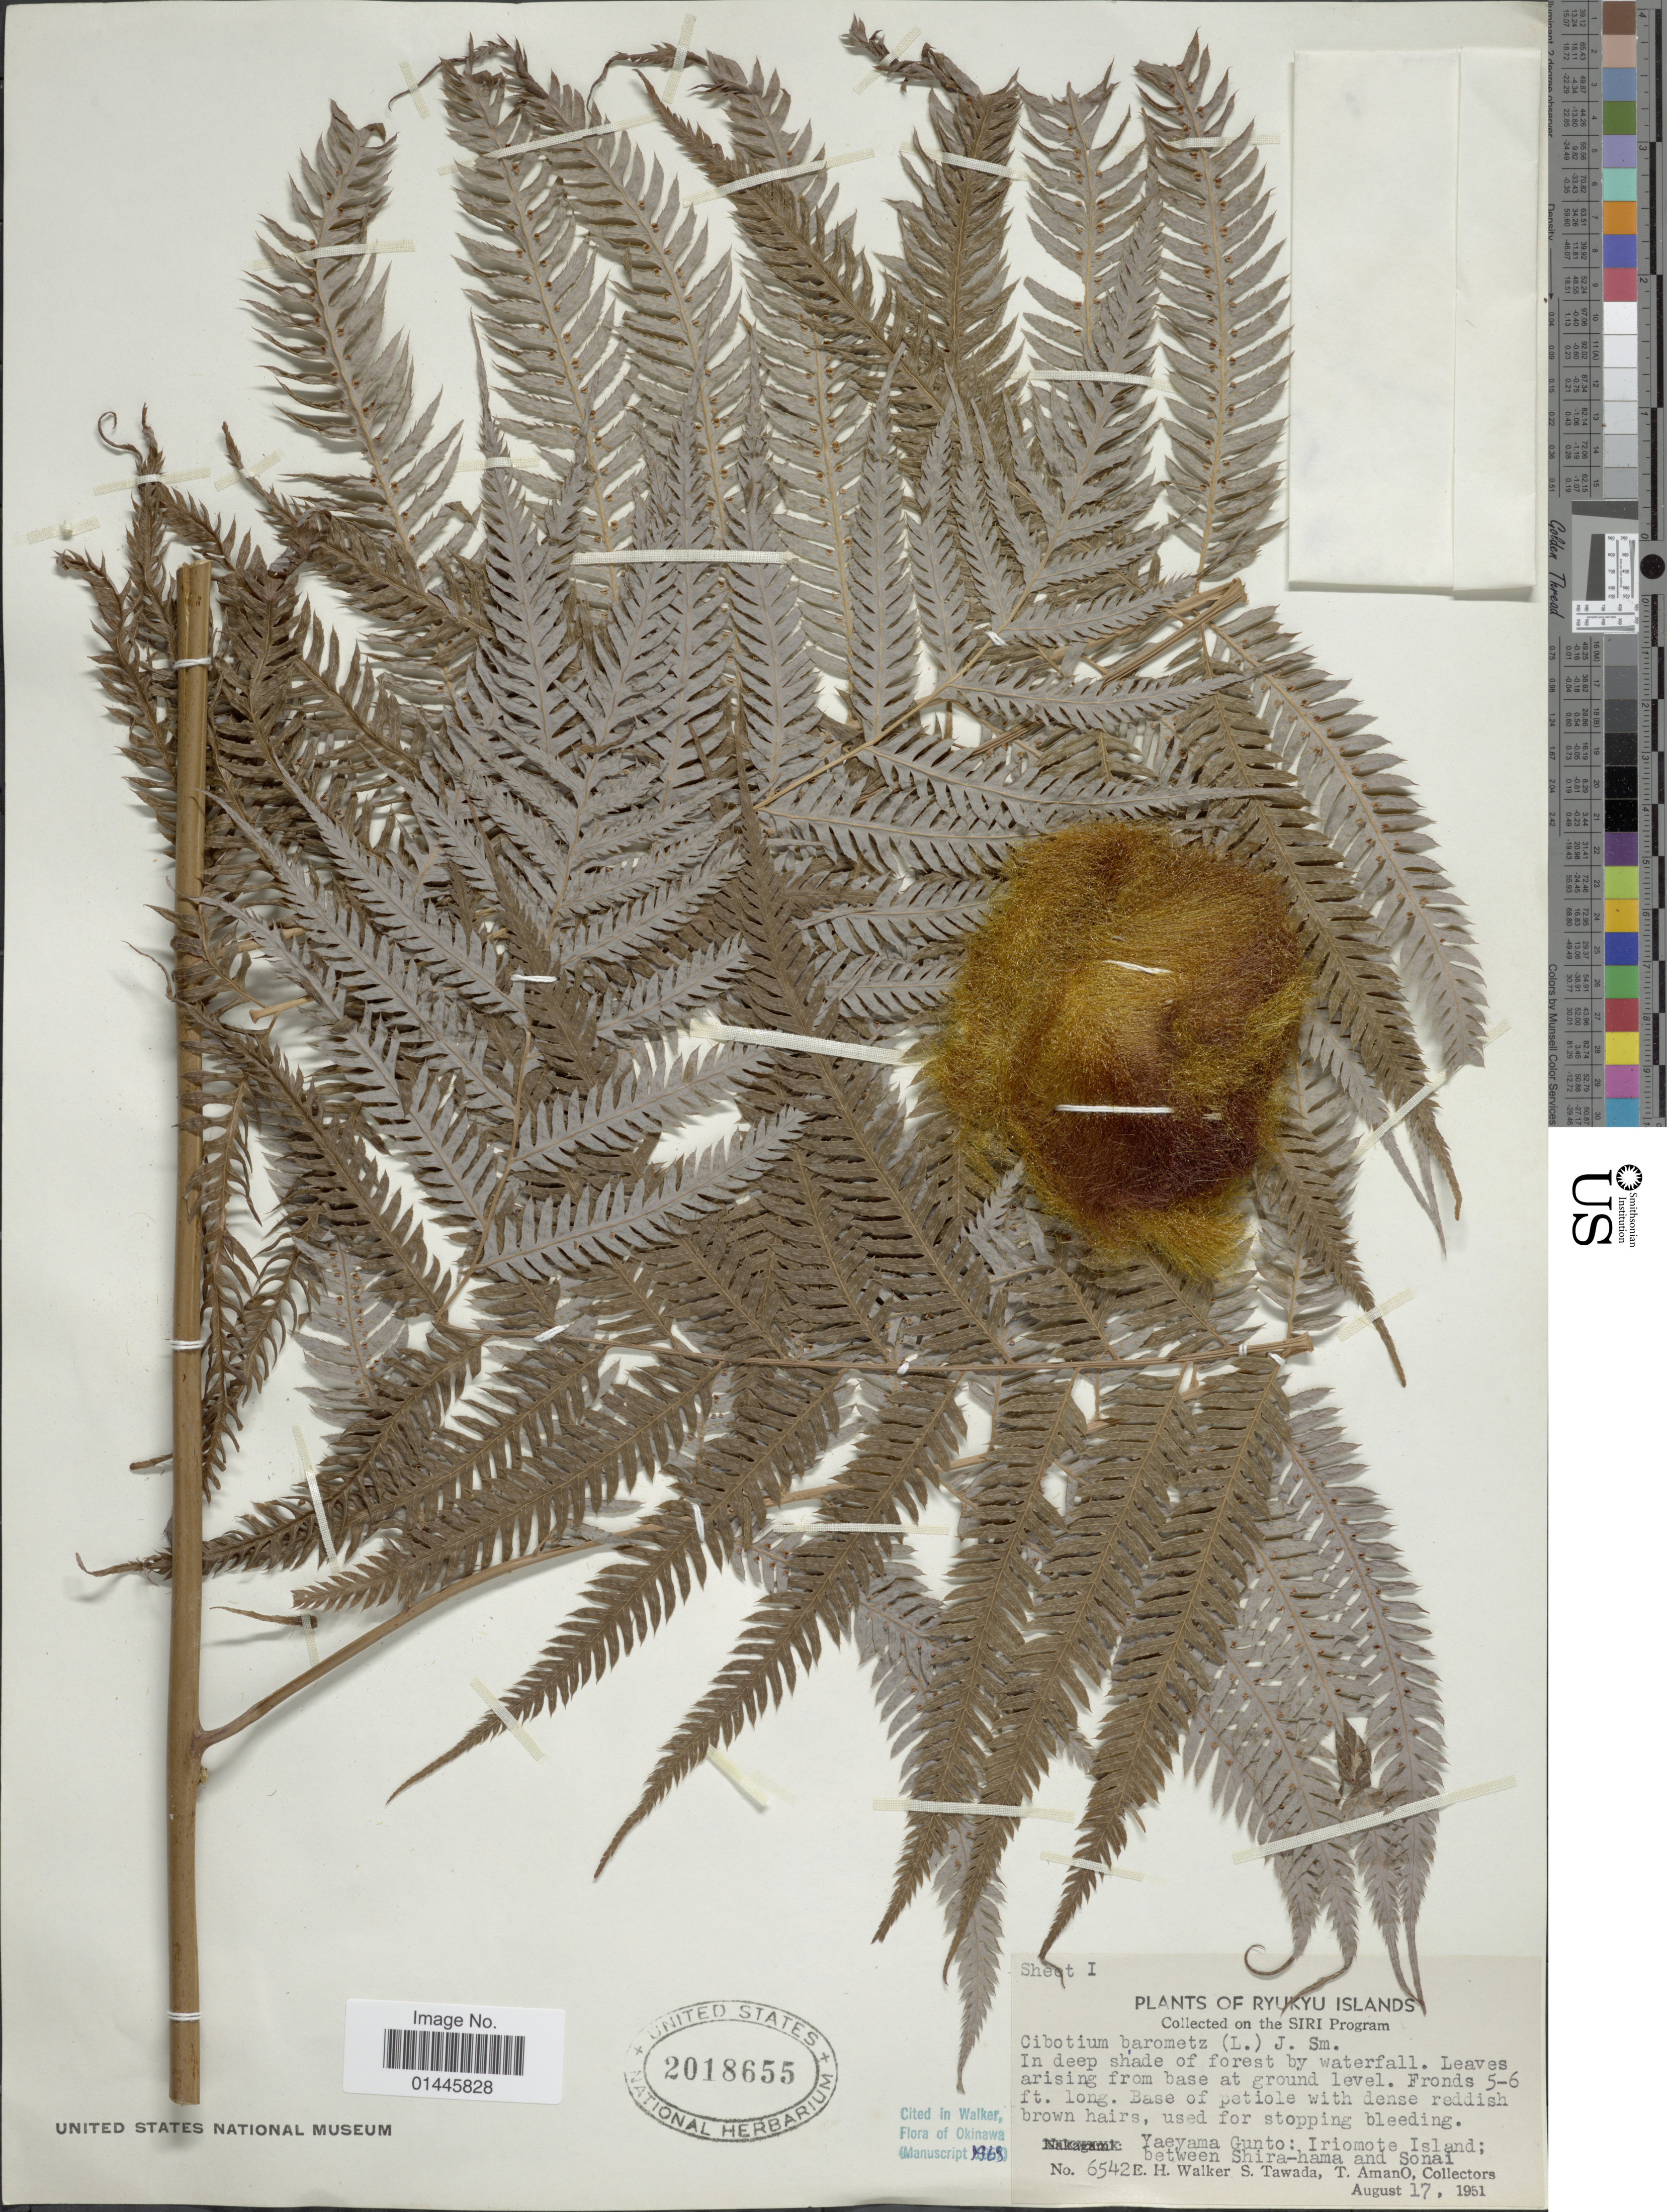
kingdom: Plantae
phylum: Tracheophyta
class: Polypodiopsida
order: Cyatheales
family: Cibotiaceae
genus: Cibotium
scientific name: Cibotium barometz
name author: (L.) J. Sm.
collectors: E. H. Walker, S. Tawada & T. Amano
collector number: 6542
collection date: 1951-08-17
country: Japan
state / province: Okinawa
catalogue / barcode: US 2018655